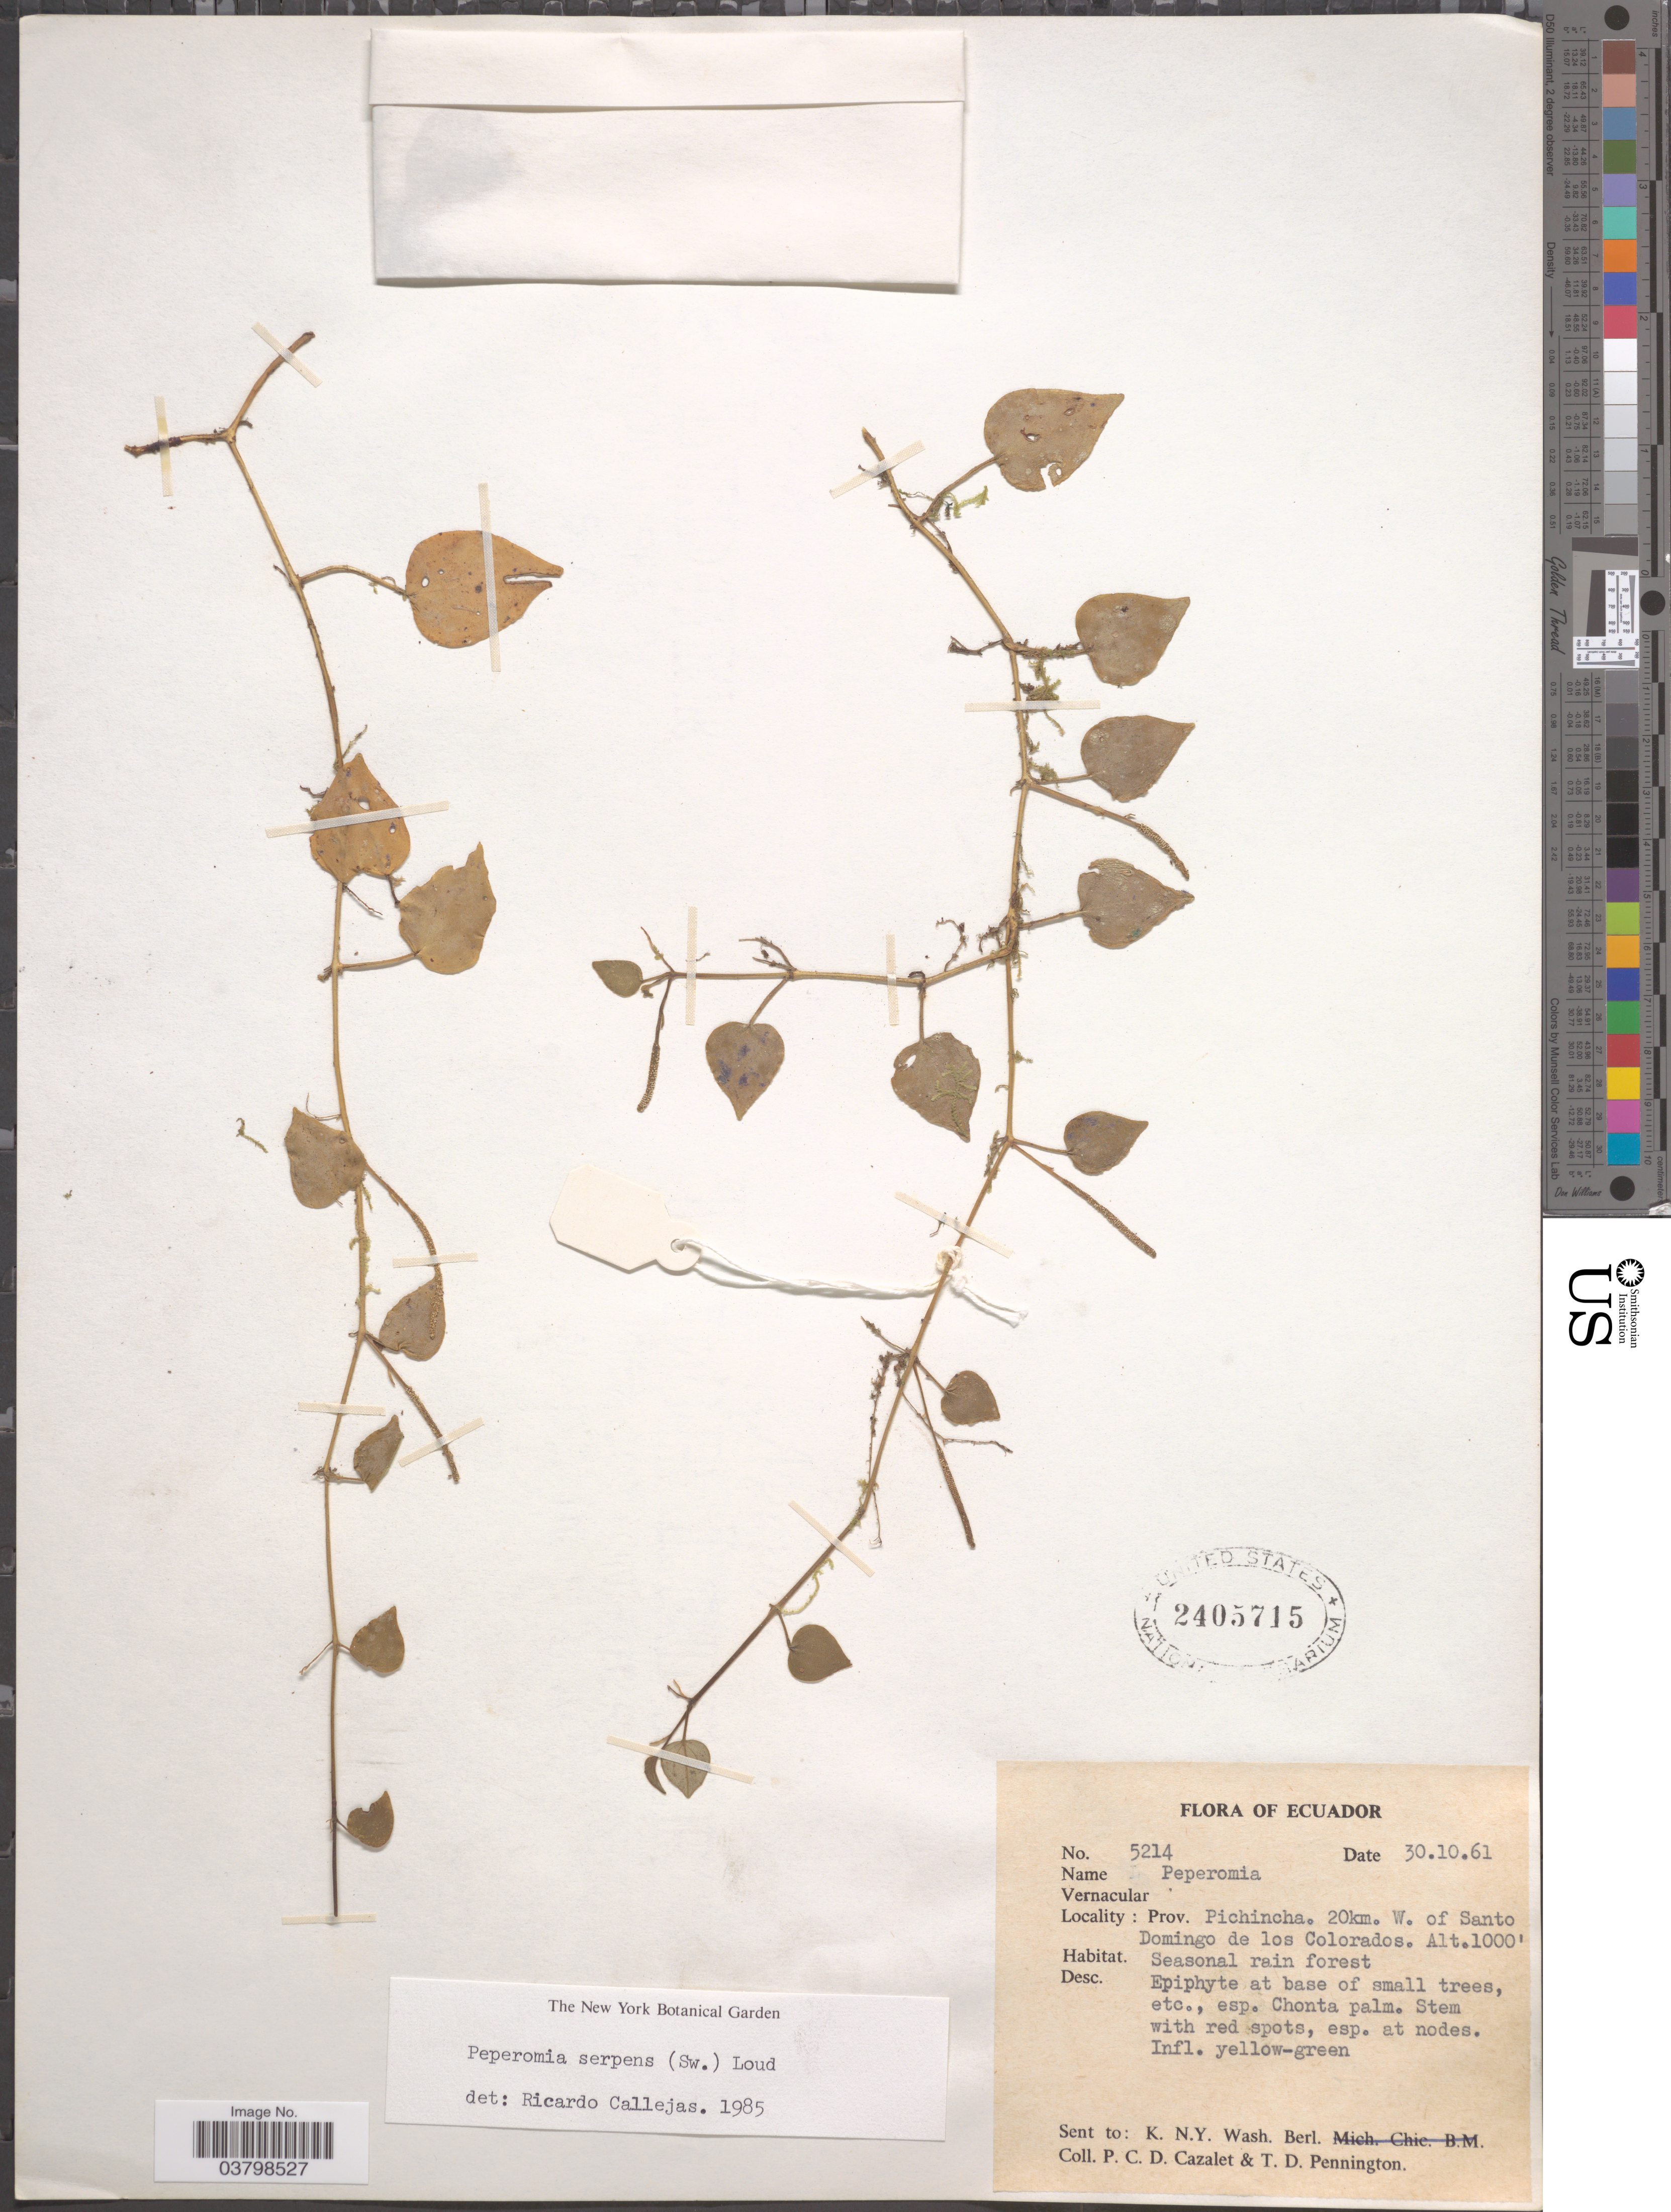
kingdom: Plantae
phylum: Tracheophyta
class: Magnoliopsida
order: Piperales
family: Piperaceae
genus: Peperomia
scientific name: Peperomia serpens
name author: (Sw.) Loudon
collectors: P. C. D. Cazalet & T. D. Pennington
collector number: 5214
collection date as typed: Transcribed d/m/y: 30/10/61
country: Ecuador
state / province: Pichincha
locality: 20km. W. of Santo Domingo de los Colorados.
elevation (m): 305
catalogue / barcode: US 2405715